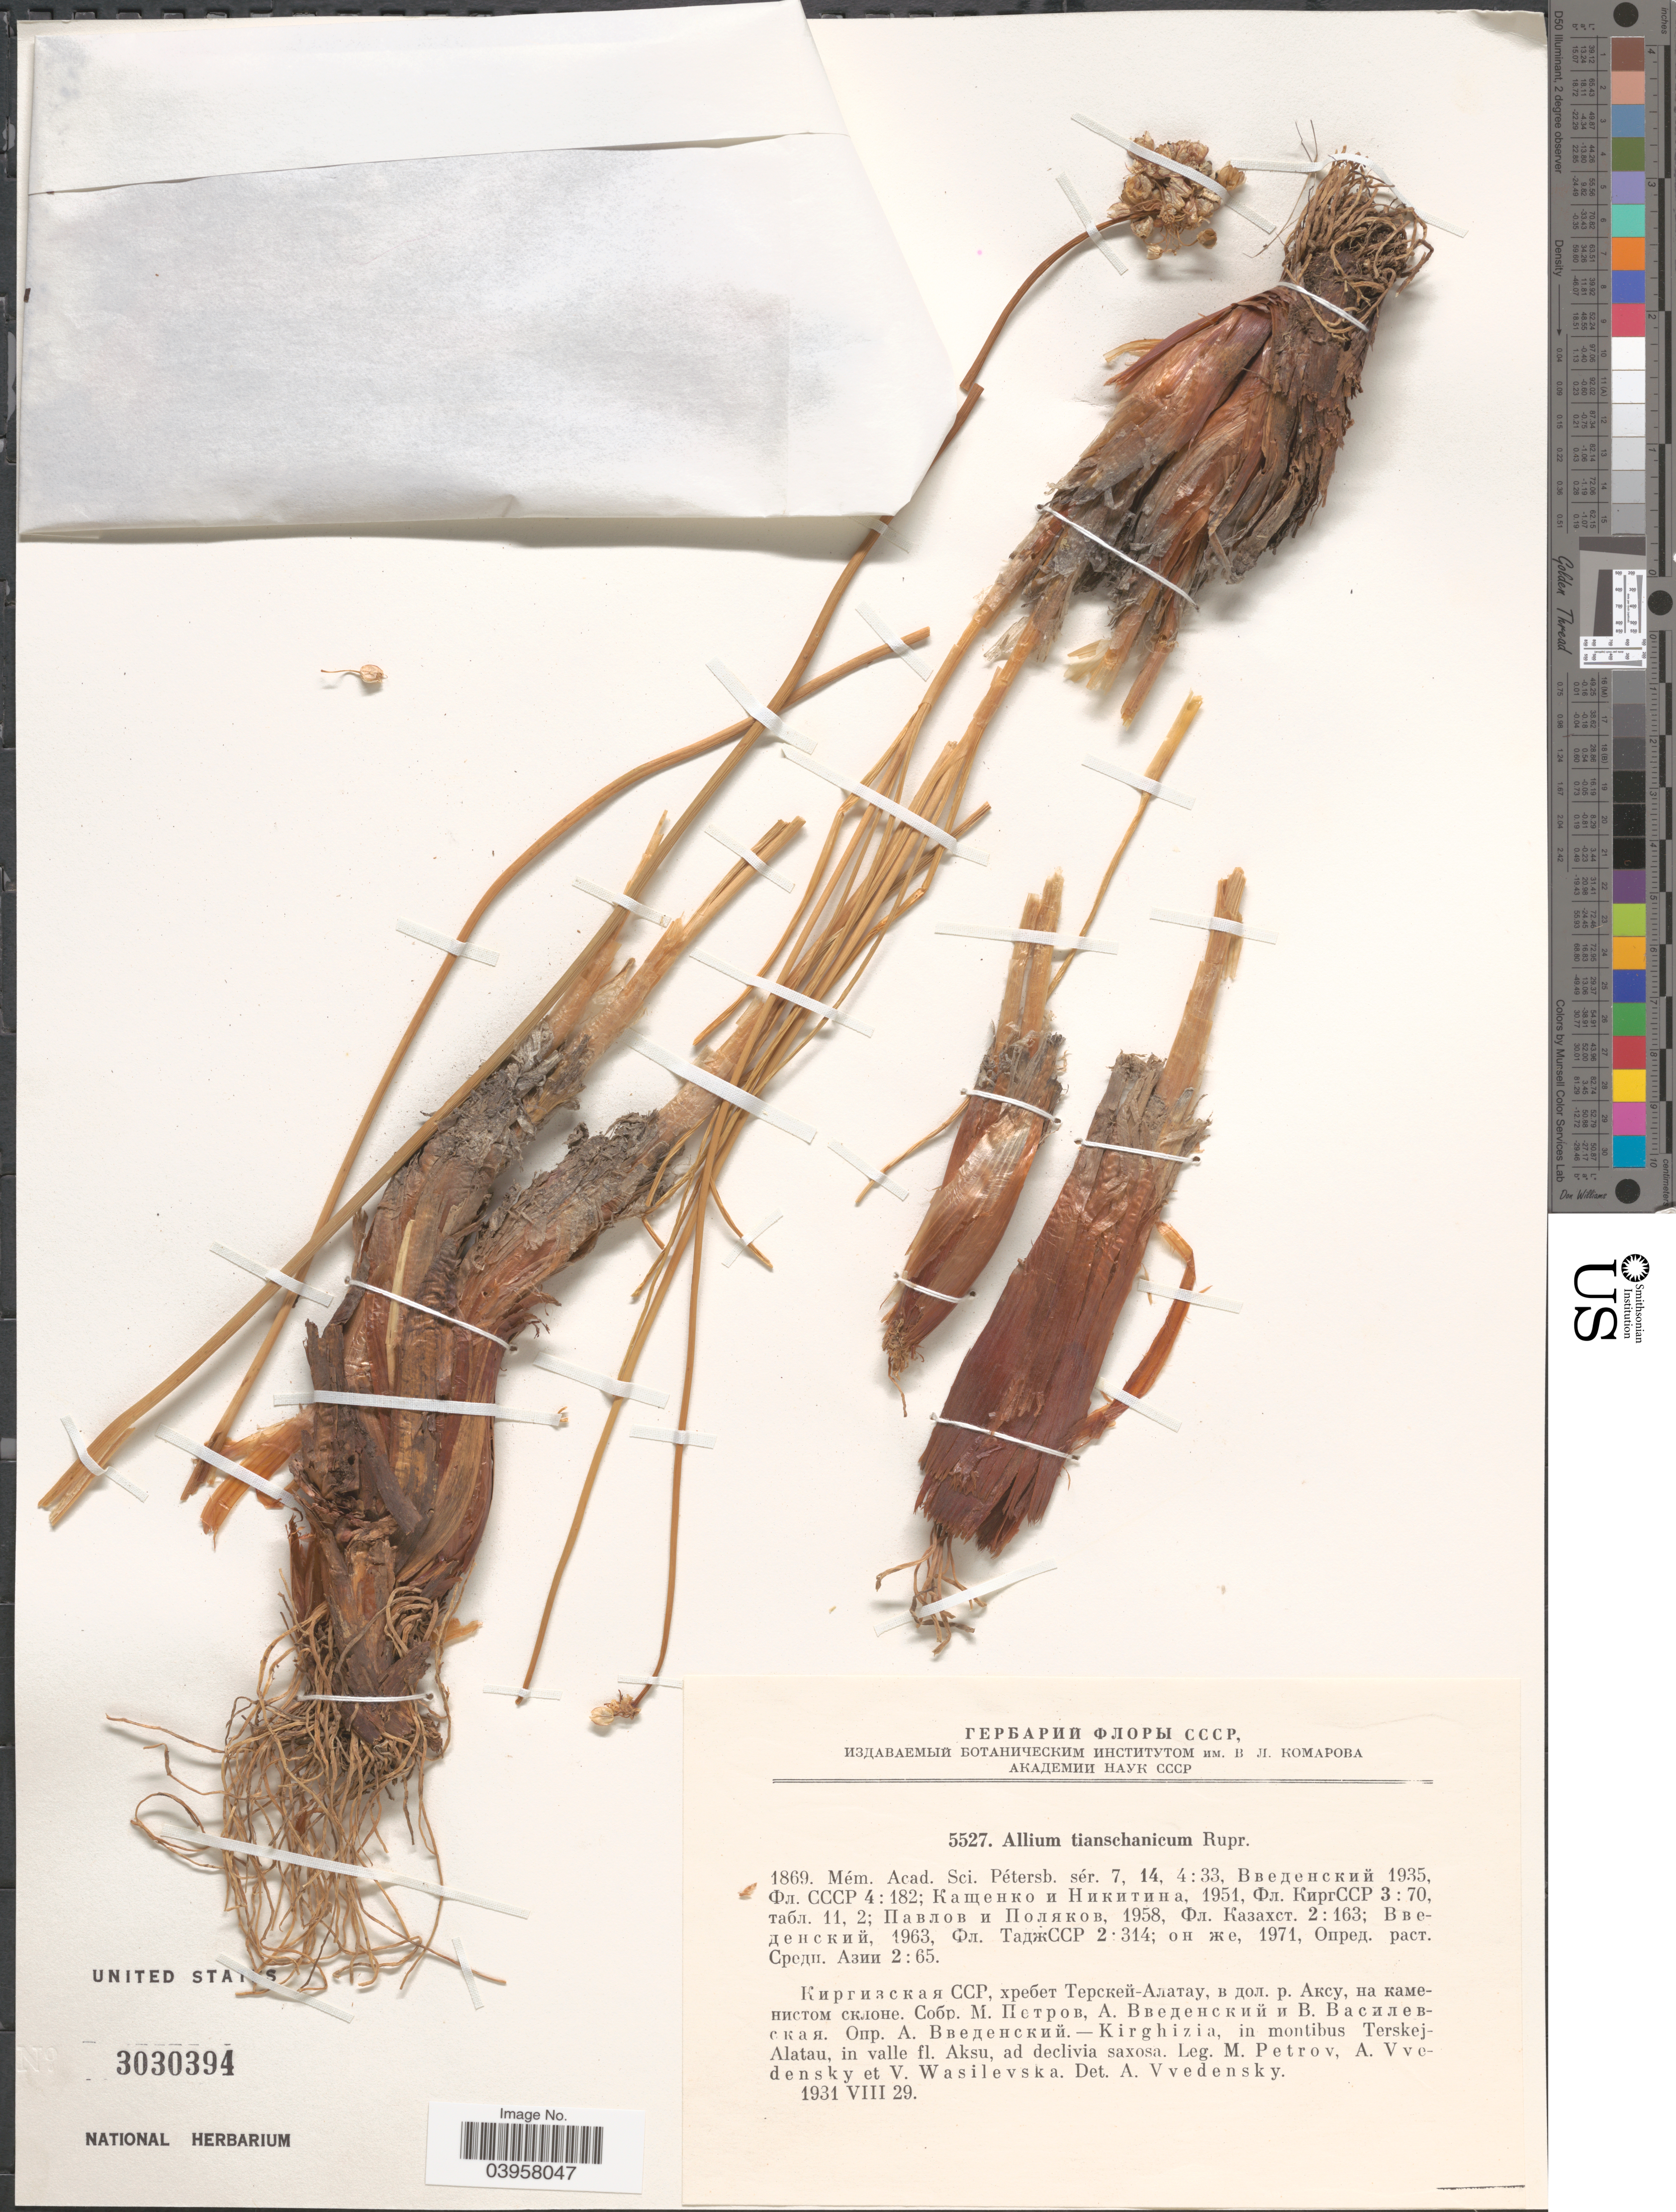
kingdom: Plantae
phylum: Tracheophyta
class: Liliopsida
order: Asparagales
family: Amaryllidaceae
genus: Allium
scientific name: Allium tianschanicum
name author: Rupr.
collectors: M. Petrov, A. Vvedensky & V. Wasilewska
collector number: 5527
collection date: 1931-08-29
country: Kyrgyzstan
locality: Kirghizia, in montibus Terskej-Alatau, in valle fl. Aksu, ad declivia saxosa.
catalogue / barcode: US 3030394